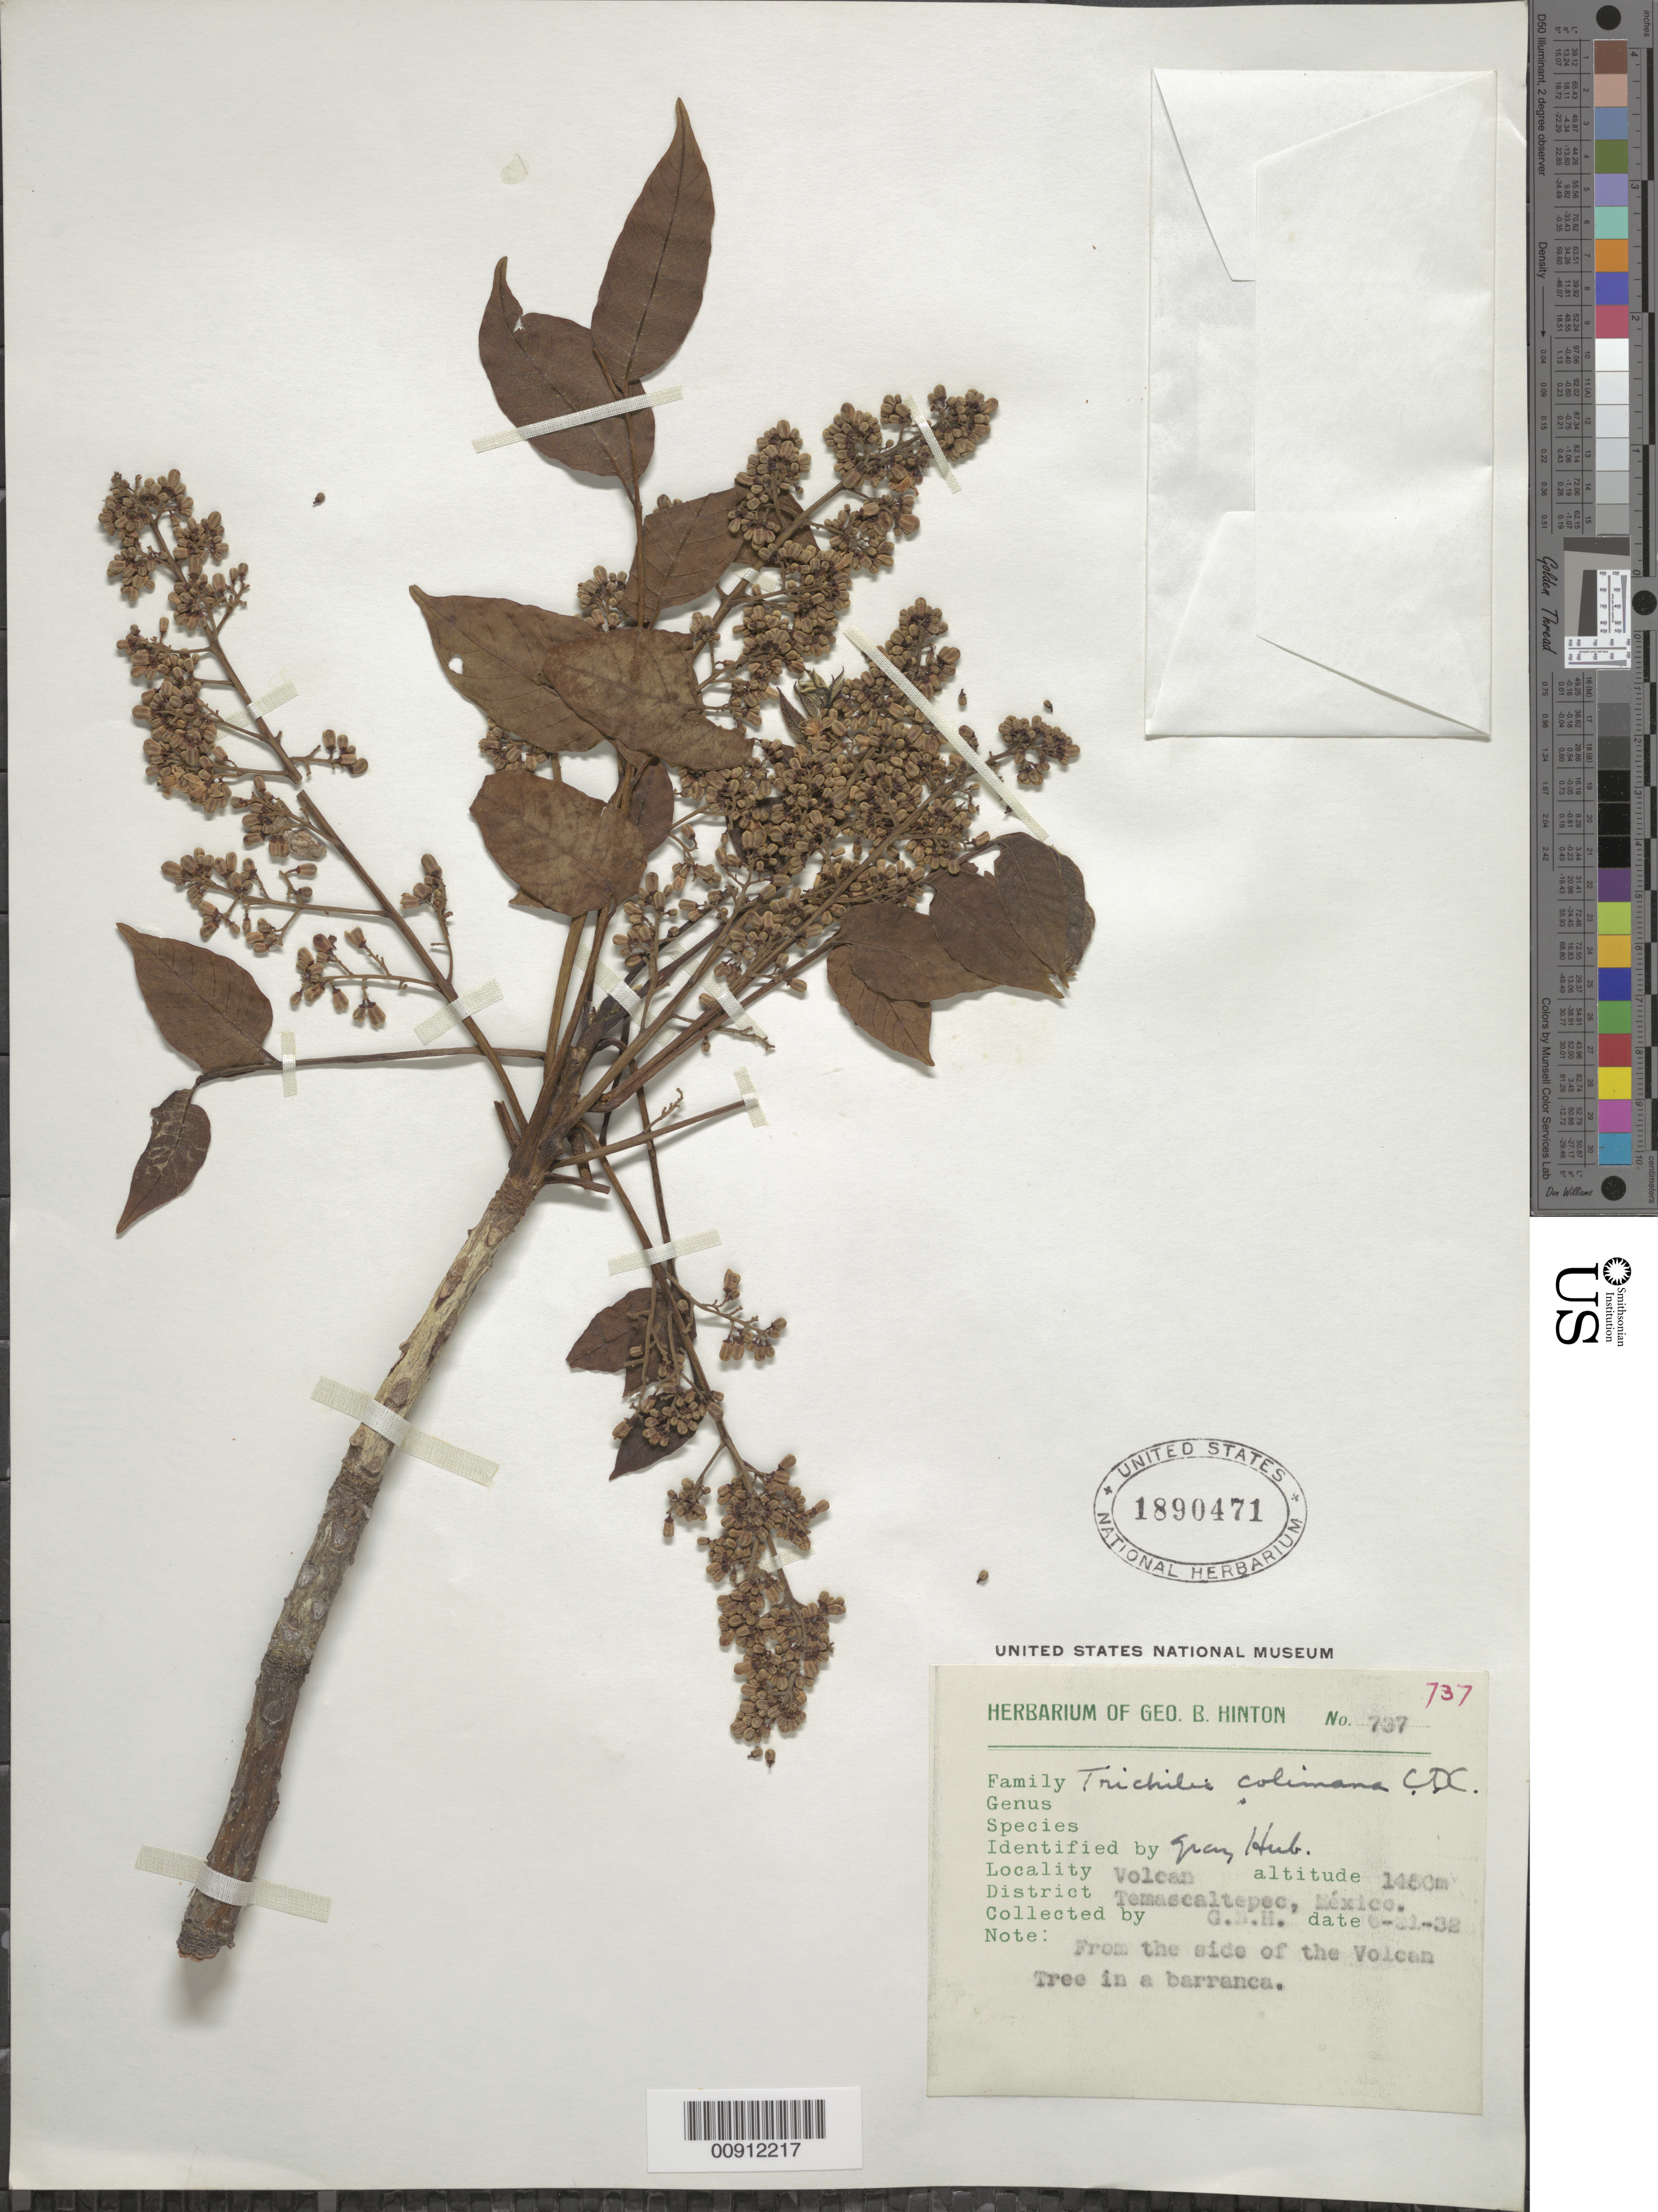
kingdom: Plantae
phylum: Tracheophyta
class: Magnoliopsida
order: Sapindales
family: Meliaceae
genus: Trichilia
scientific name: Trichilia colimana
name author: C. DC.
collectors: G. B. Hinton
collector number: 737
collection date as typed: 21 Jun 1932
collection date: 1932-06-21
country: Mexico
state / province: México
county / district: Temascaltepec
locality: Volcan, District Temascaltepec, State of Mexico.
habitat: From the side of the Volcan. Tree in barranca.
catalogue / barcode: US 1890471